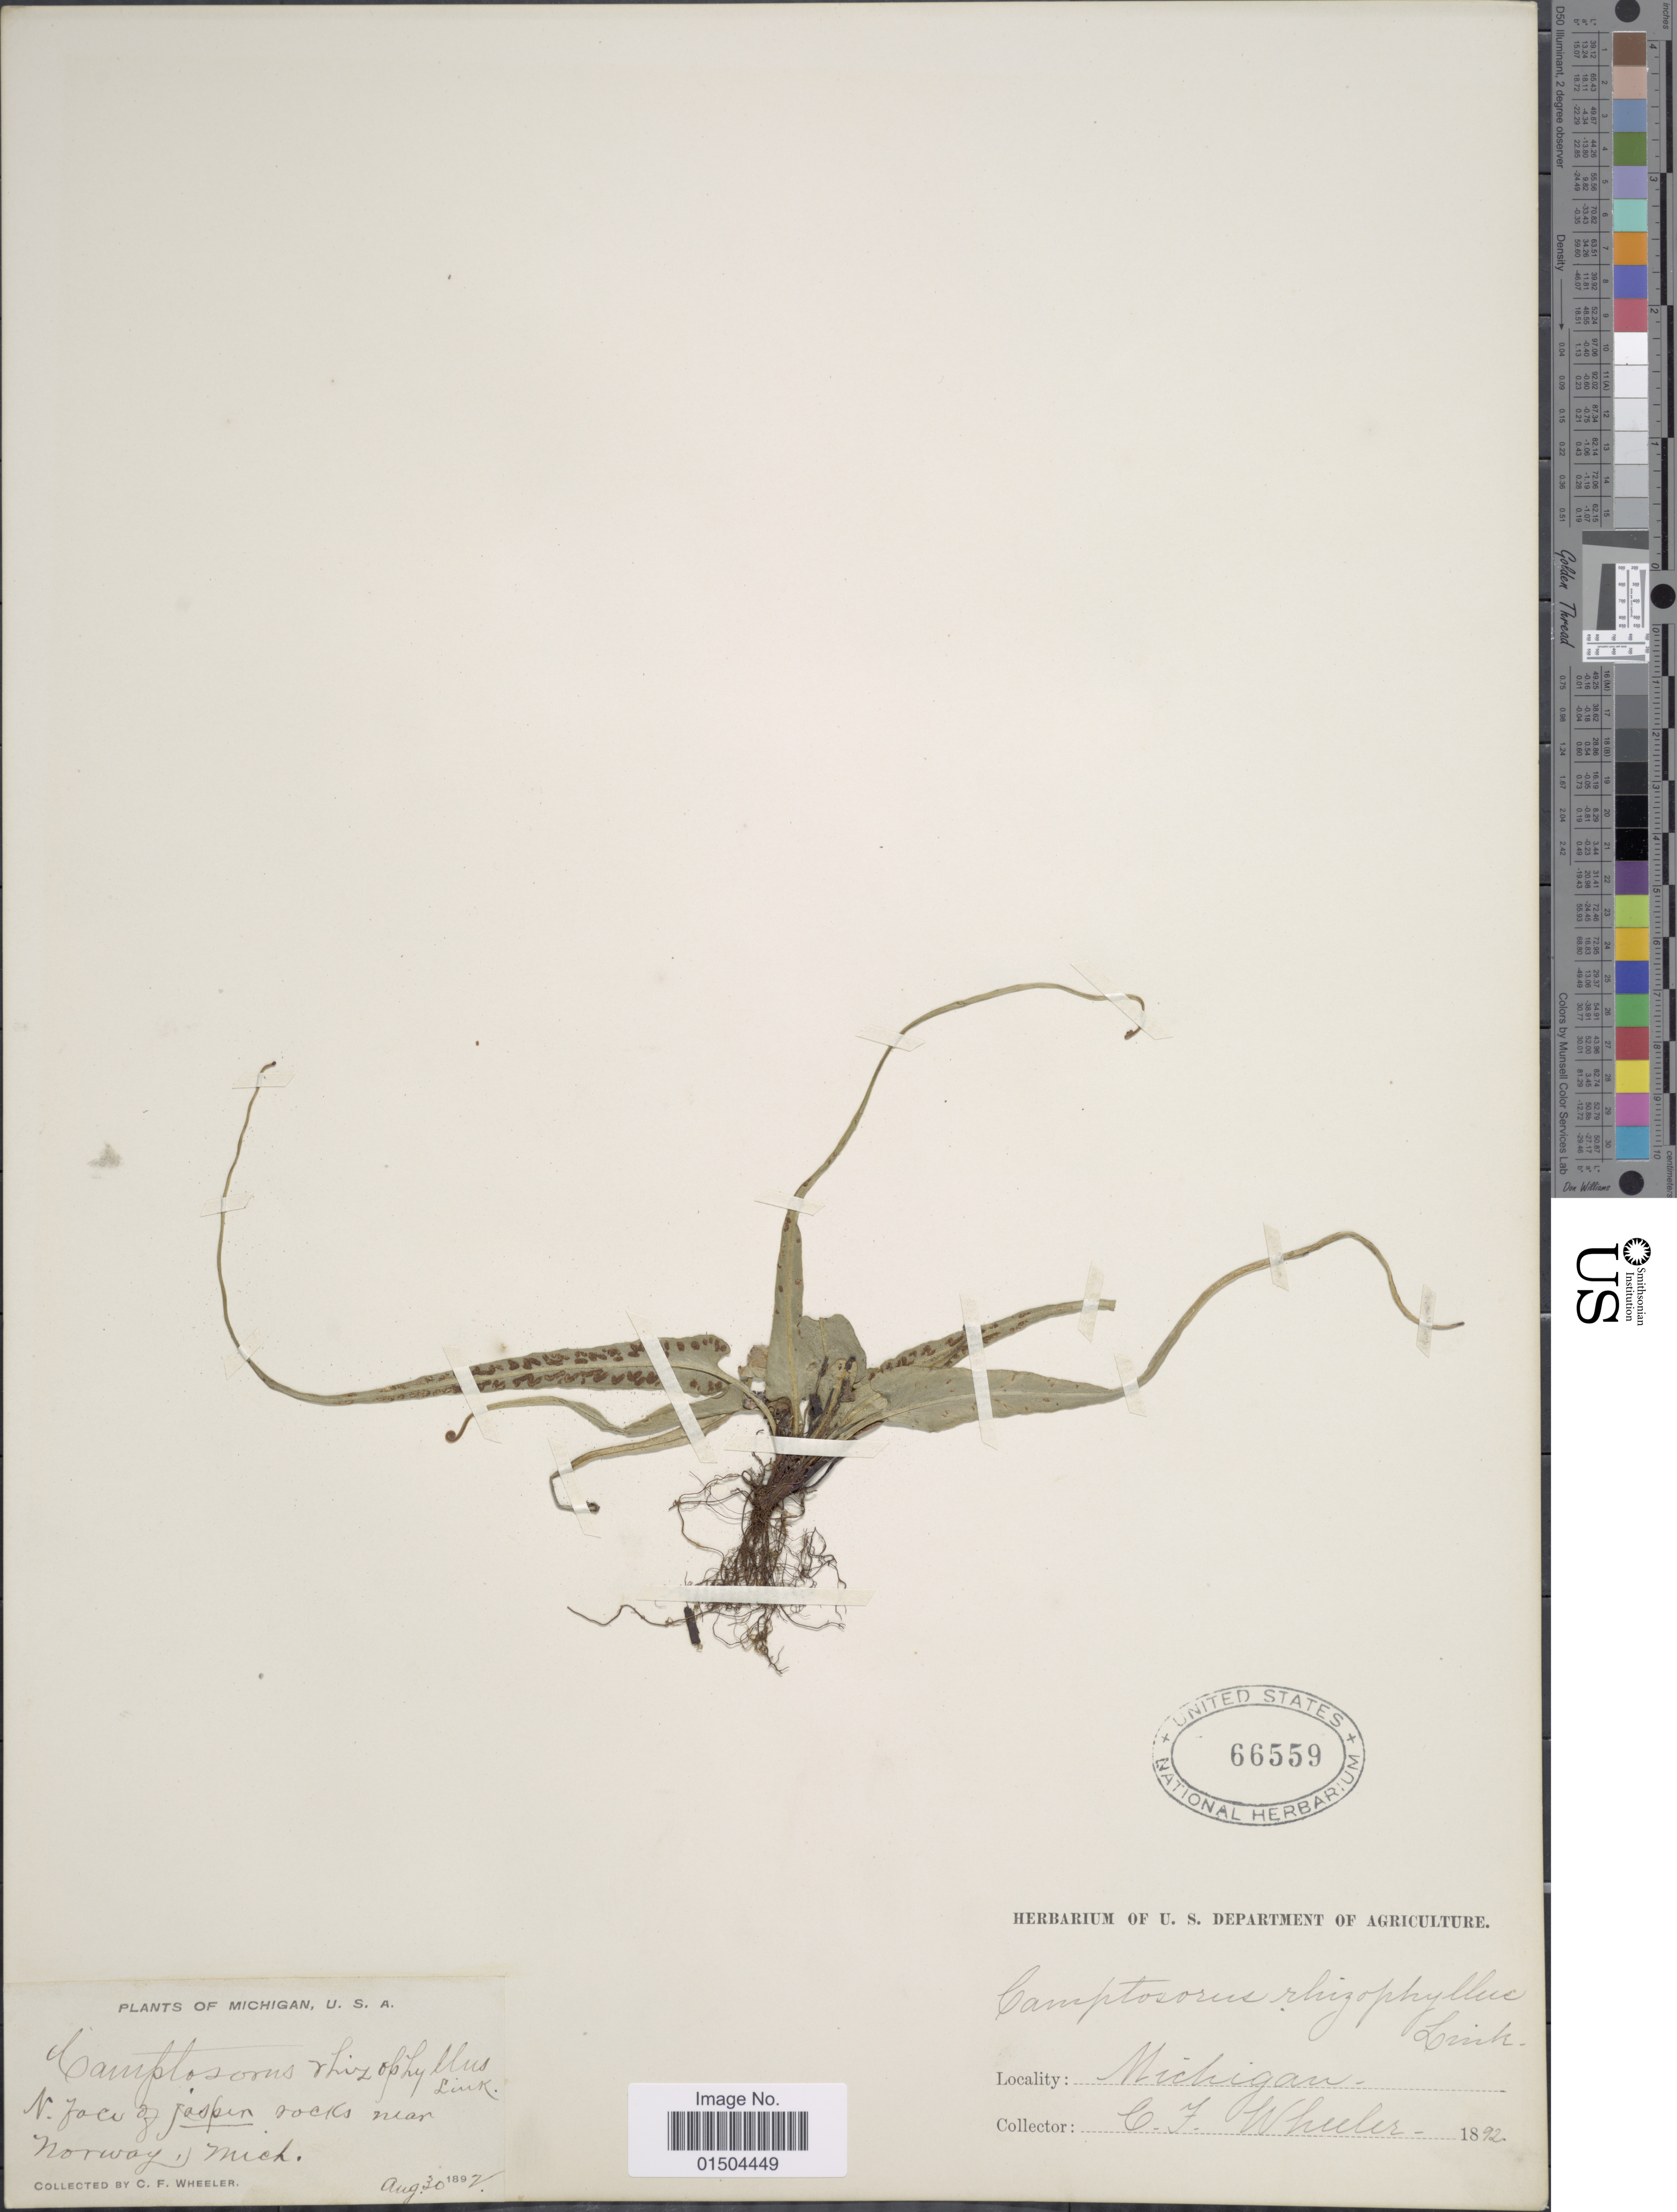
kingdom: Plantae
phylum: Tracheophyta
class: Polypodiopsida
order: Polypodiales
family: Aspleniaceae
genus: Asplenium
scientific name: Asplenium rhizophyllum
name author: L.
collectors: C. Wheeler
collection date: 1892-08-30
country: United States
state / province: Michigan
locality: N. face of Jasper rocks near Norway.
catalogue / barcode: US 66559